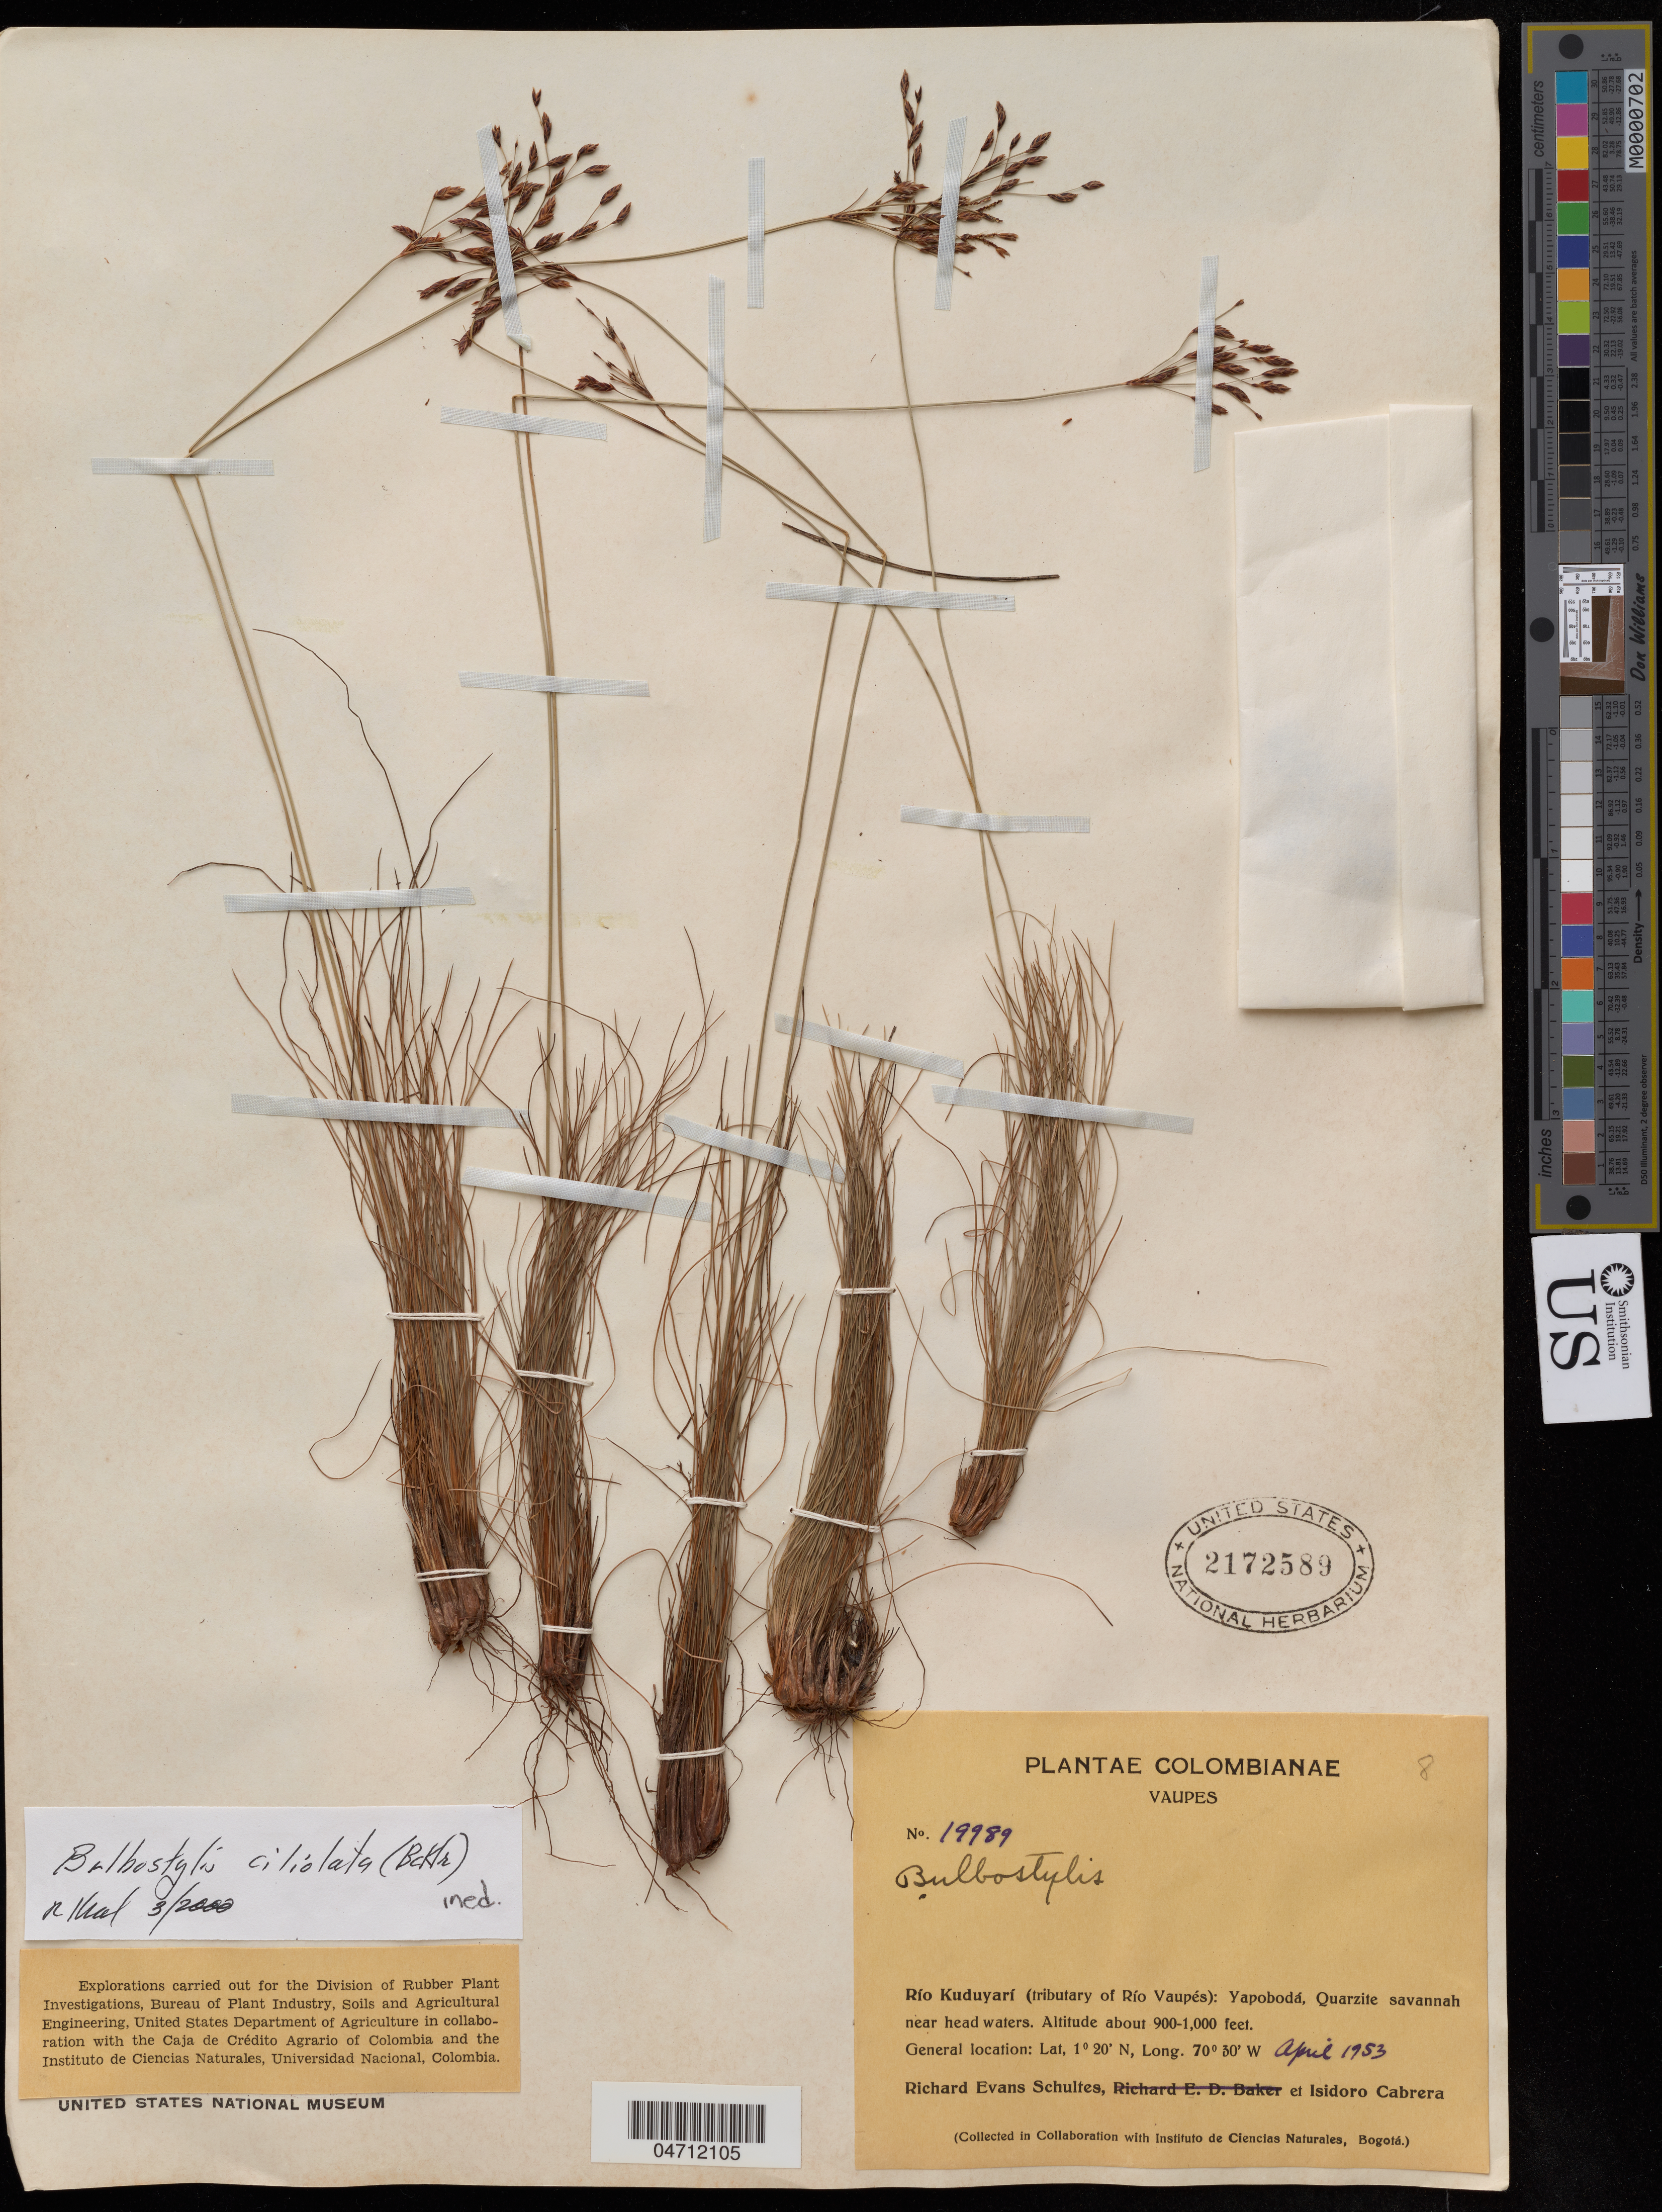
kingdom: Plantae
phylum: Tracheophyta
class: Liliopsida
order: Poales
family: Cyperaceae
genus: Bulbostylis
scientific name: Bulbostylis sp.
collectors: R. E. Schultes & I. Cabrera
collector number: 19989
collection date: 1953-04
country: Colombia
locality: Río Kuduyarí (tributary of Río Vaupés): Yapobodá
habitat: Quarzite savannah near head waters.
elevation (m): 274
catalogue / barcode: US 2172589